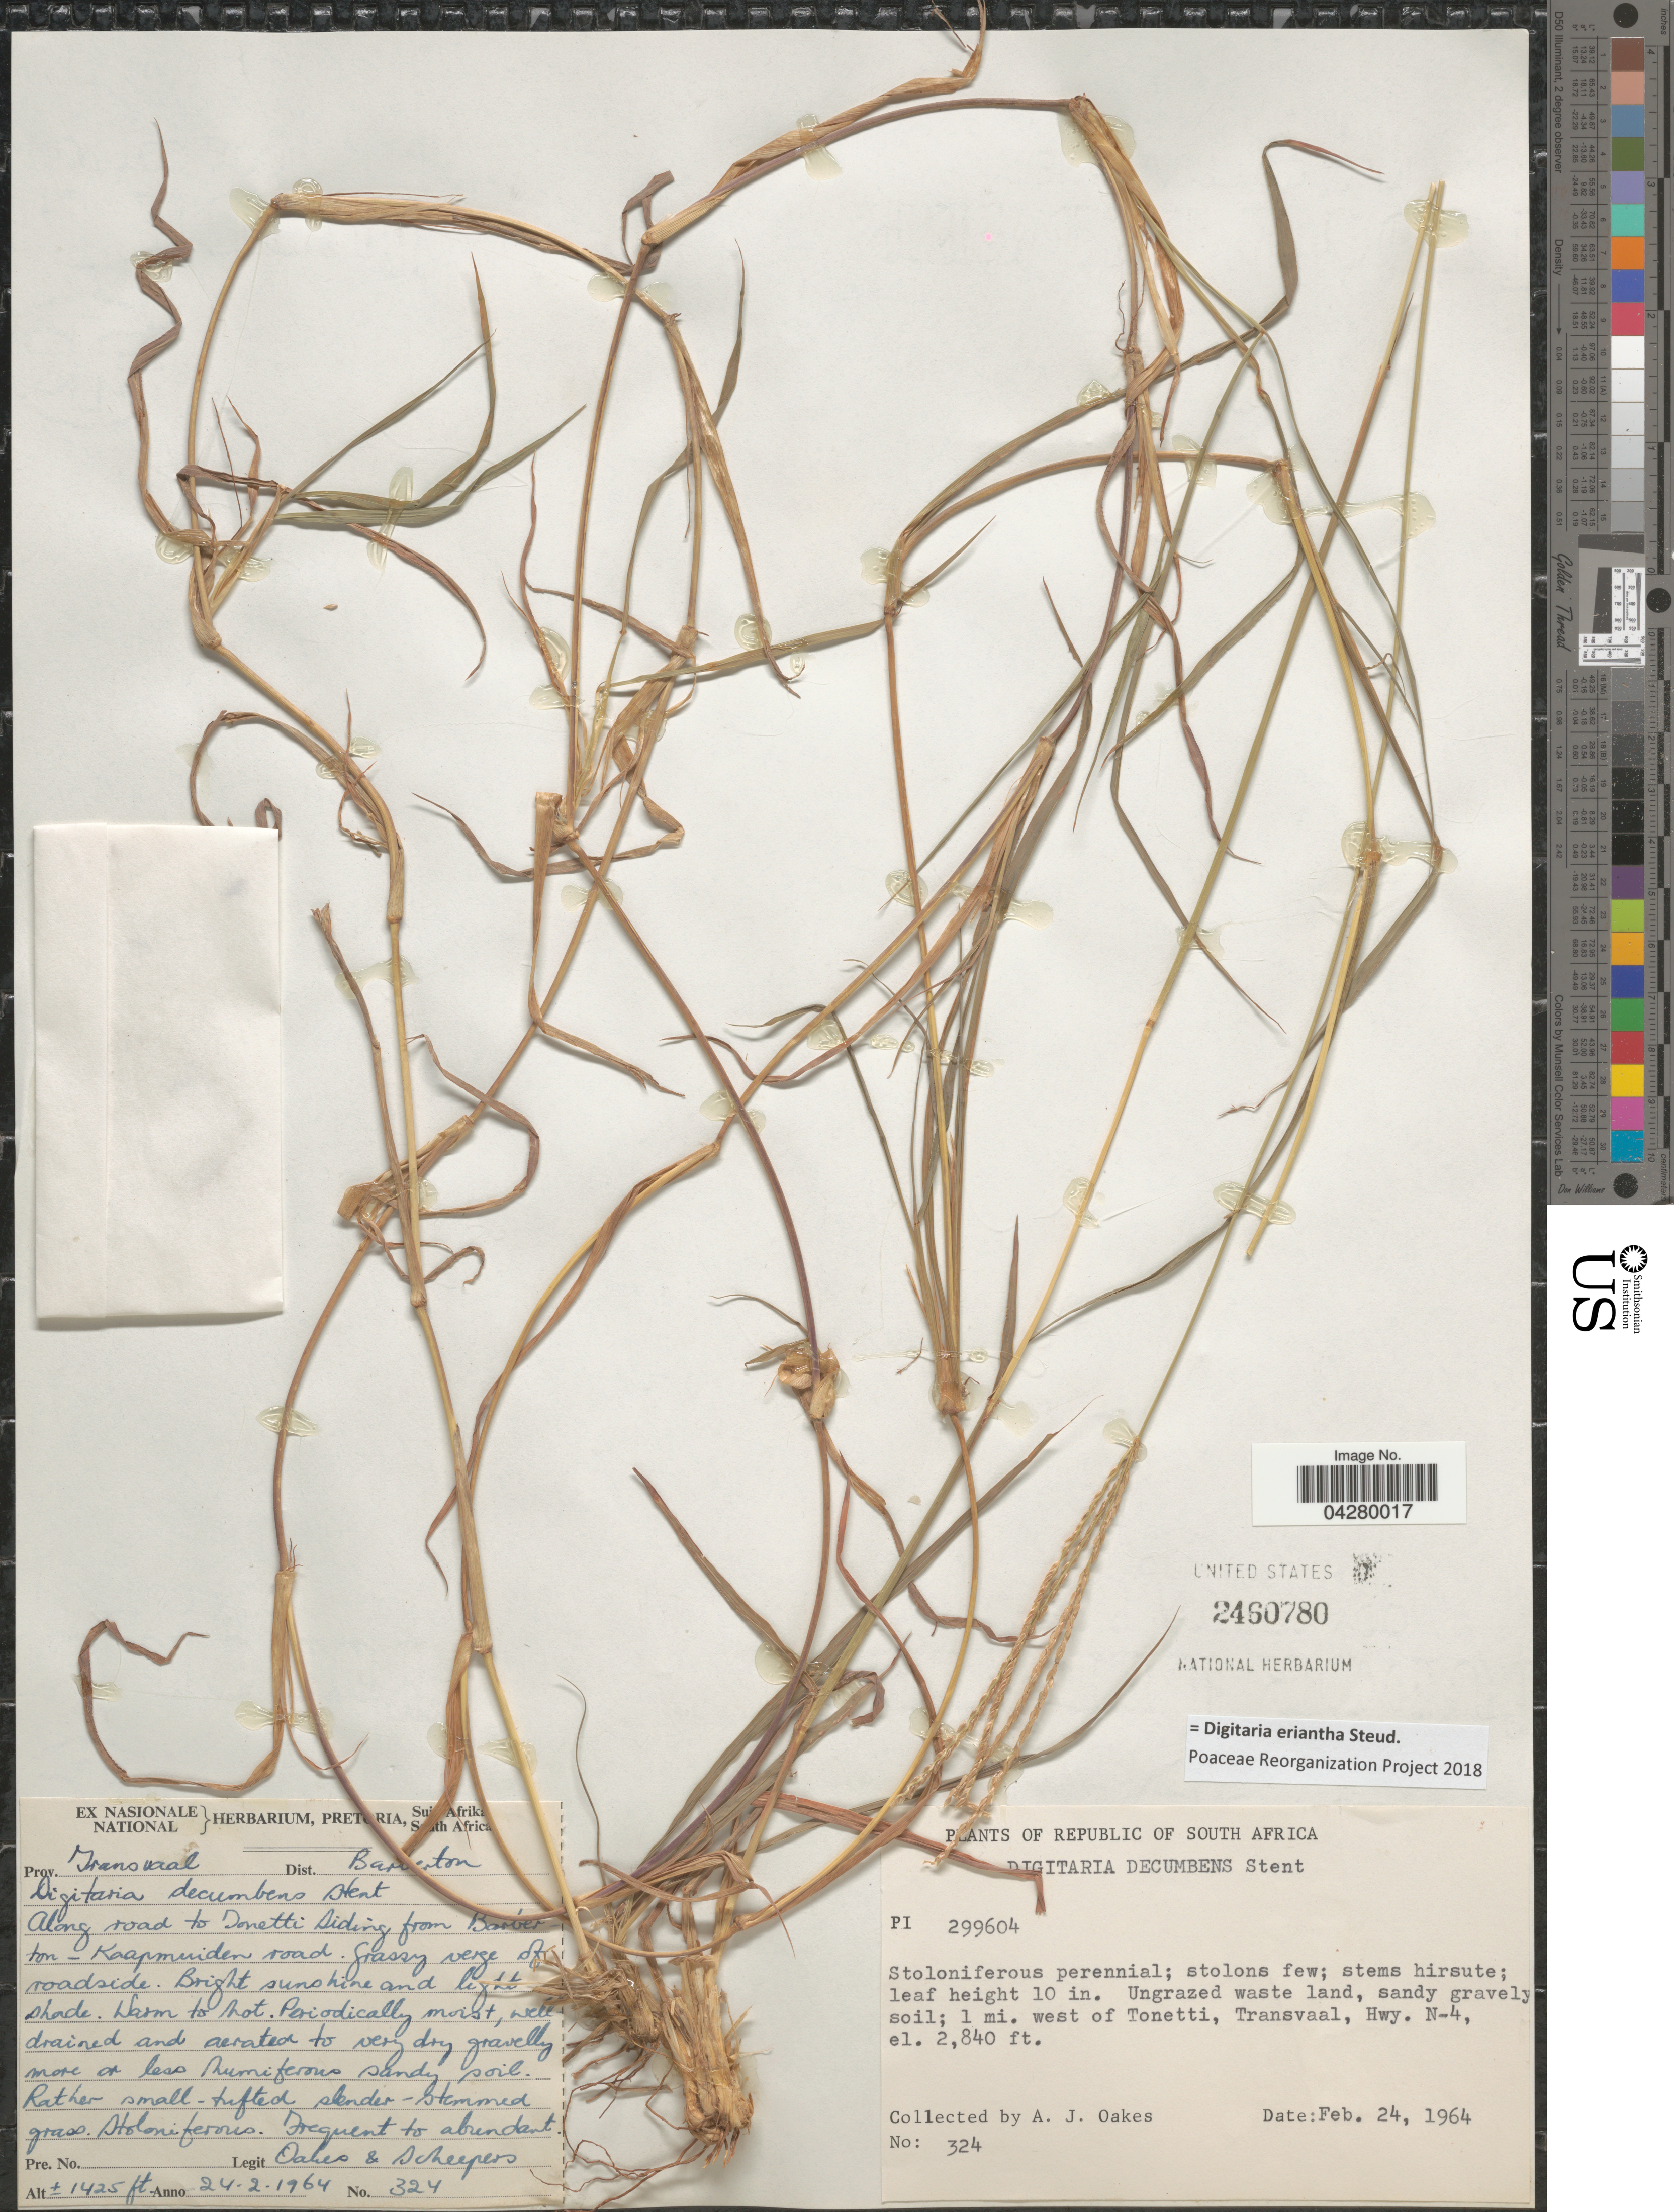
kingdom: Plantae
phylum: Tracheophyta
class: Liliopsida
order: Poales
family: Poaceae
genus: Digitaria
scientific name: Digitaria eriantha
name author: Steud.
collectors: A. Oakes & Scheepers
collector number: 324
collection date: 1964-02-24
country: South Africa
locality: Prov. Transvaal. Dist. Bar [illegible text]rton. Along road to Tonetti Siding from Barberton-Kaapmuiden road. Republic of South Africa. 1 mi. west of Tonetti, Transvaal, Hwy. N-4.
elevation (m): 866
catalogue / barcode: US 2460780